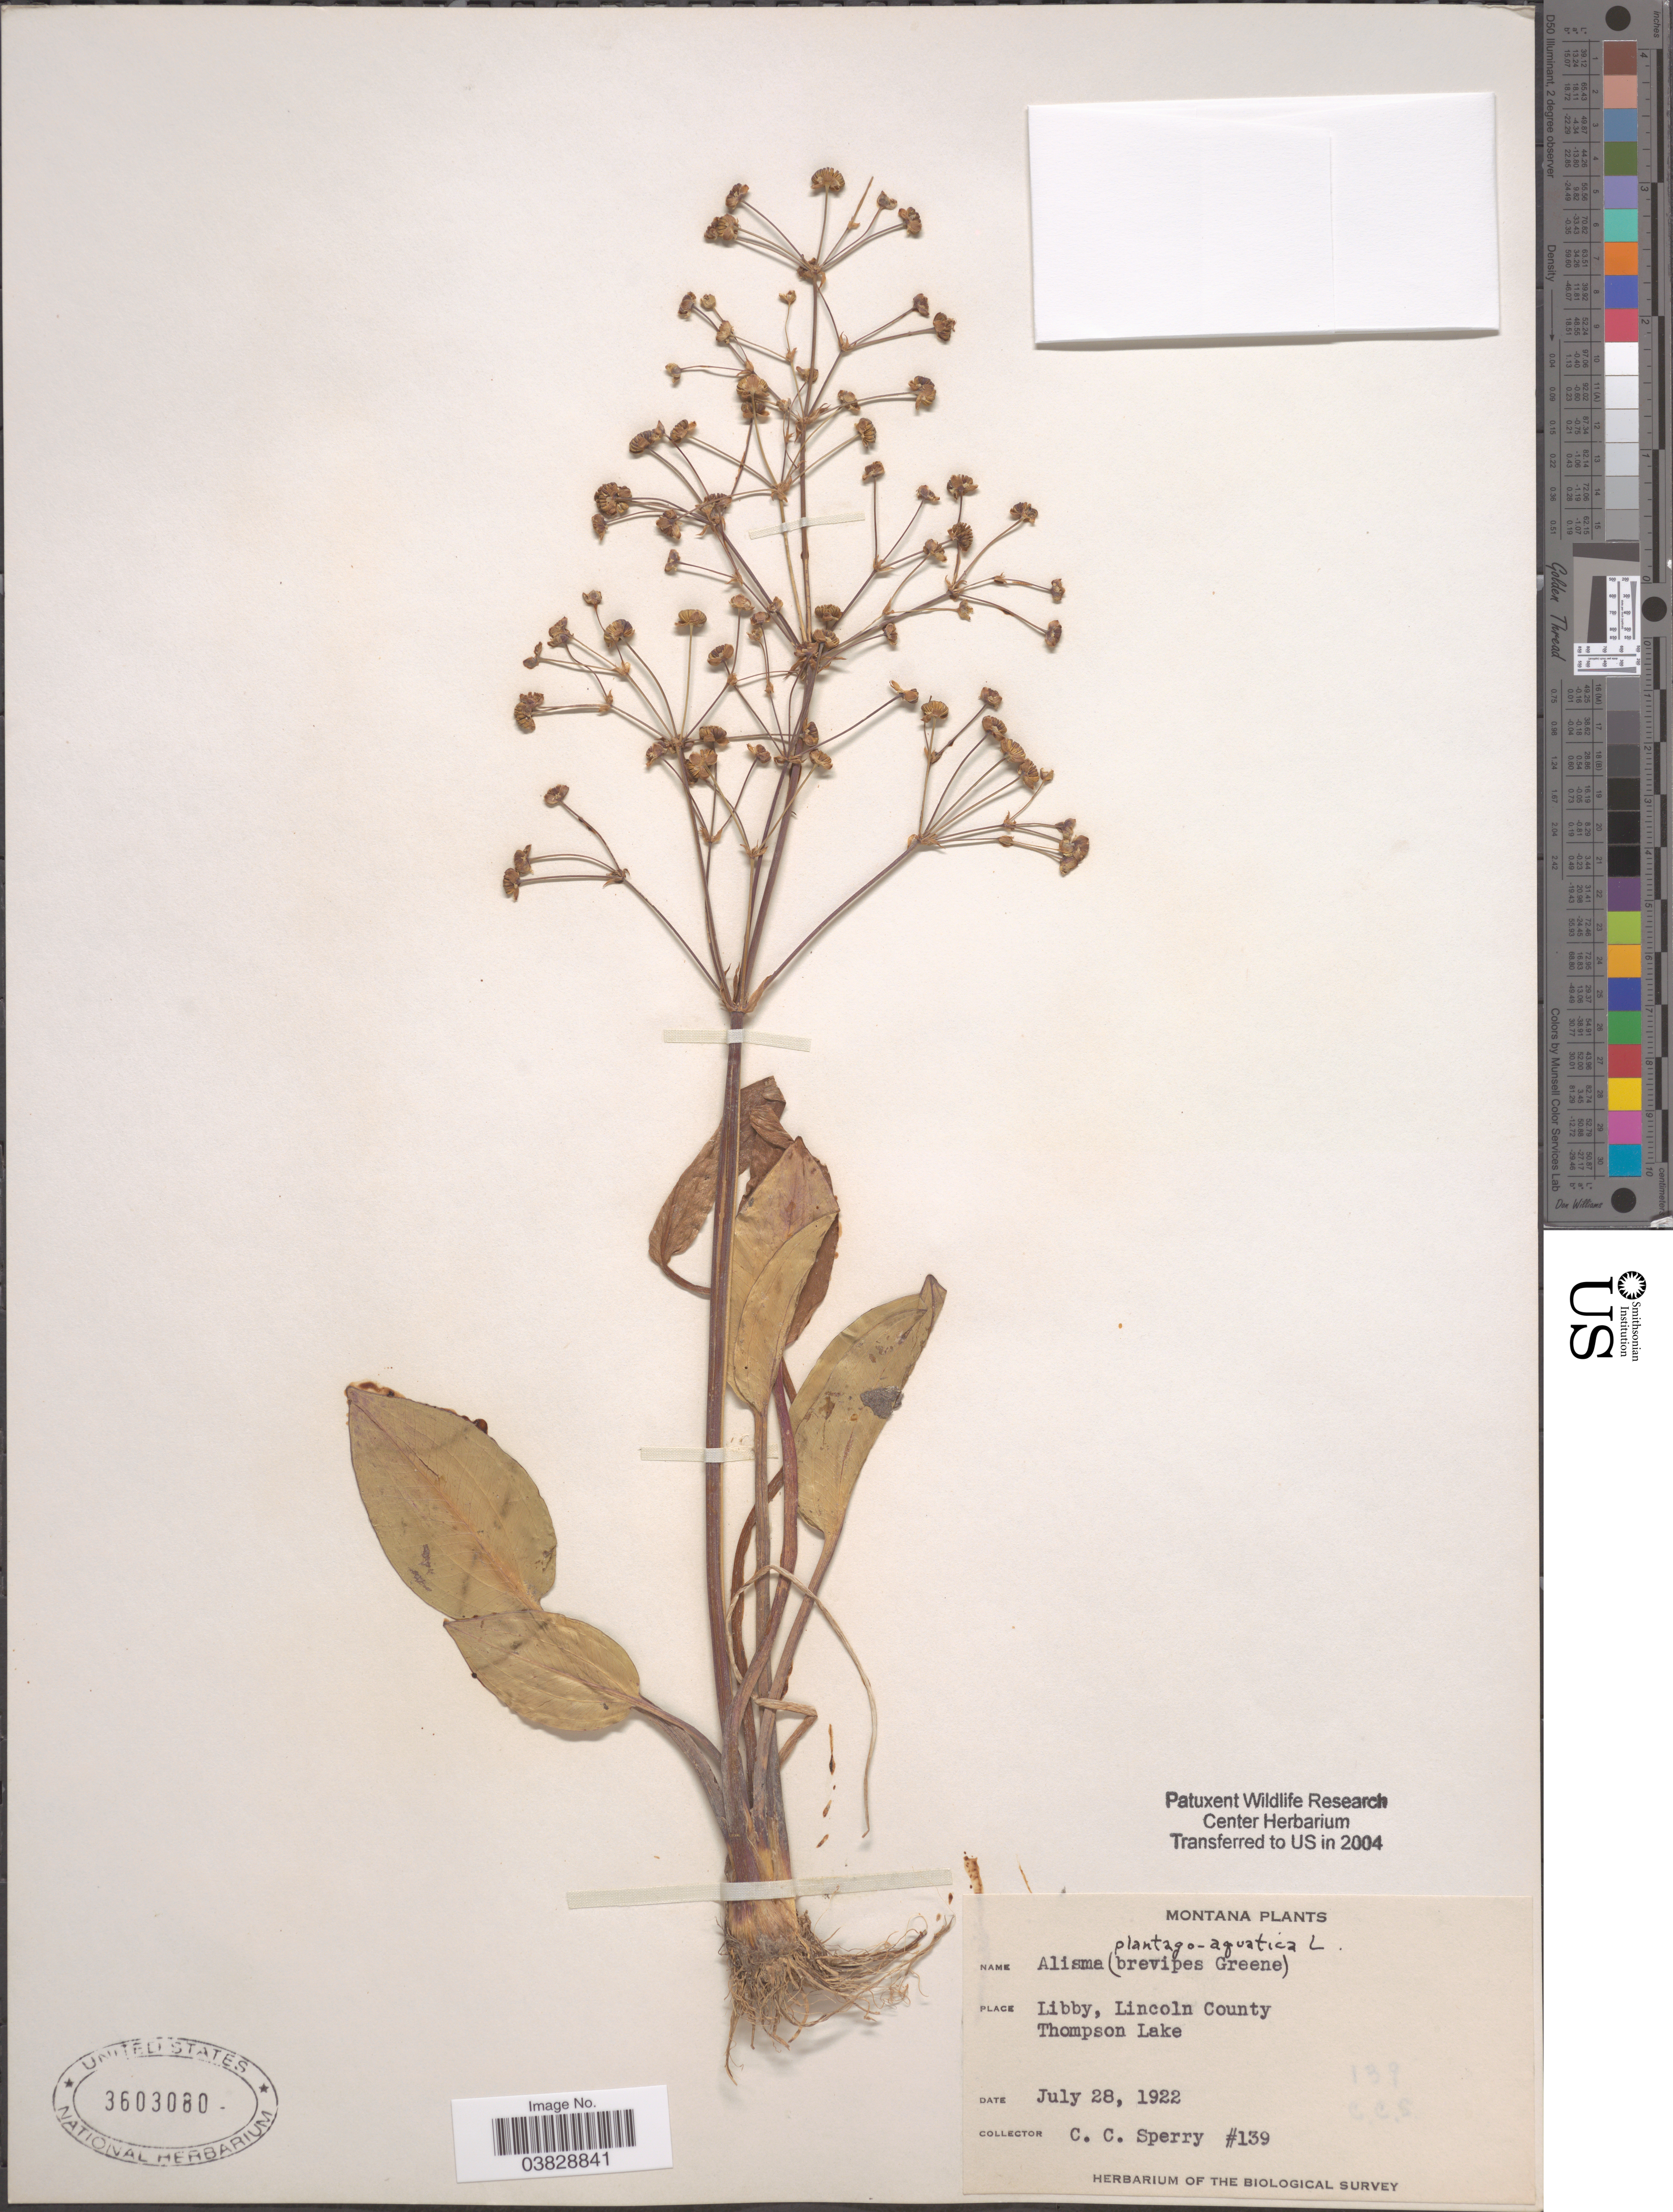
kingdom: Plantae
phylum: Tracheophyta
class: Liliopsida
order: Alismatales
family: Alismataceae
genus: Alisma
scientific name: Alisma brevipes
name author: Greene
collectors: C. C. Sperry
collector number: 139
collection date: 1922-07-28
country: United States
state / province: Montana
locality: Libby, Lincoln County. Thompson Lake.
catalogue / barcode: US 3603080